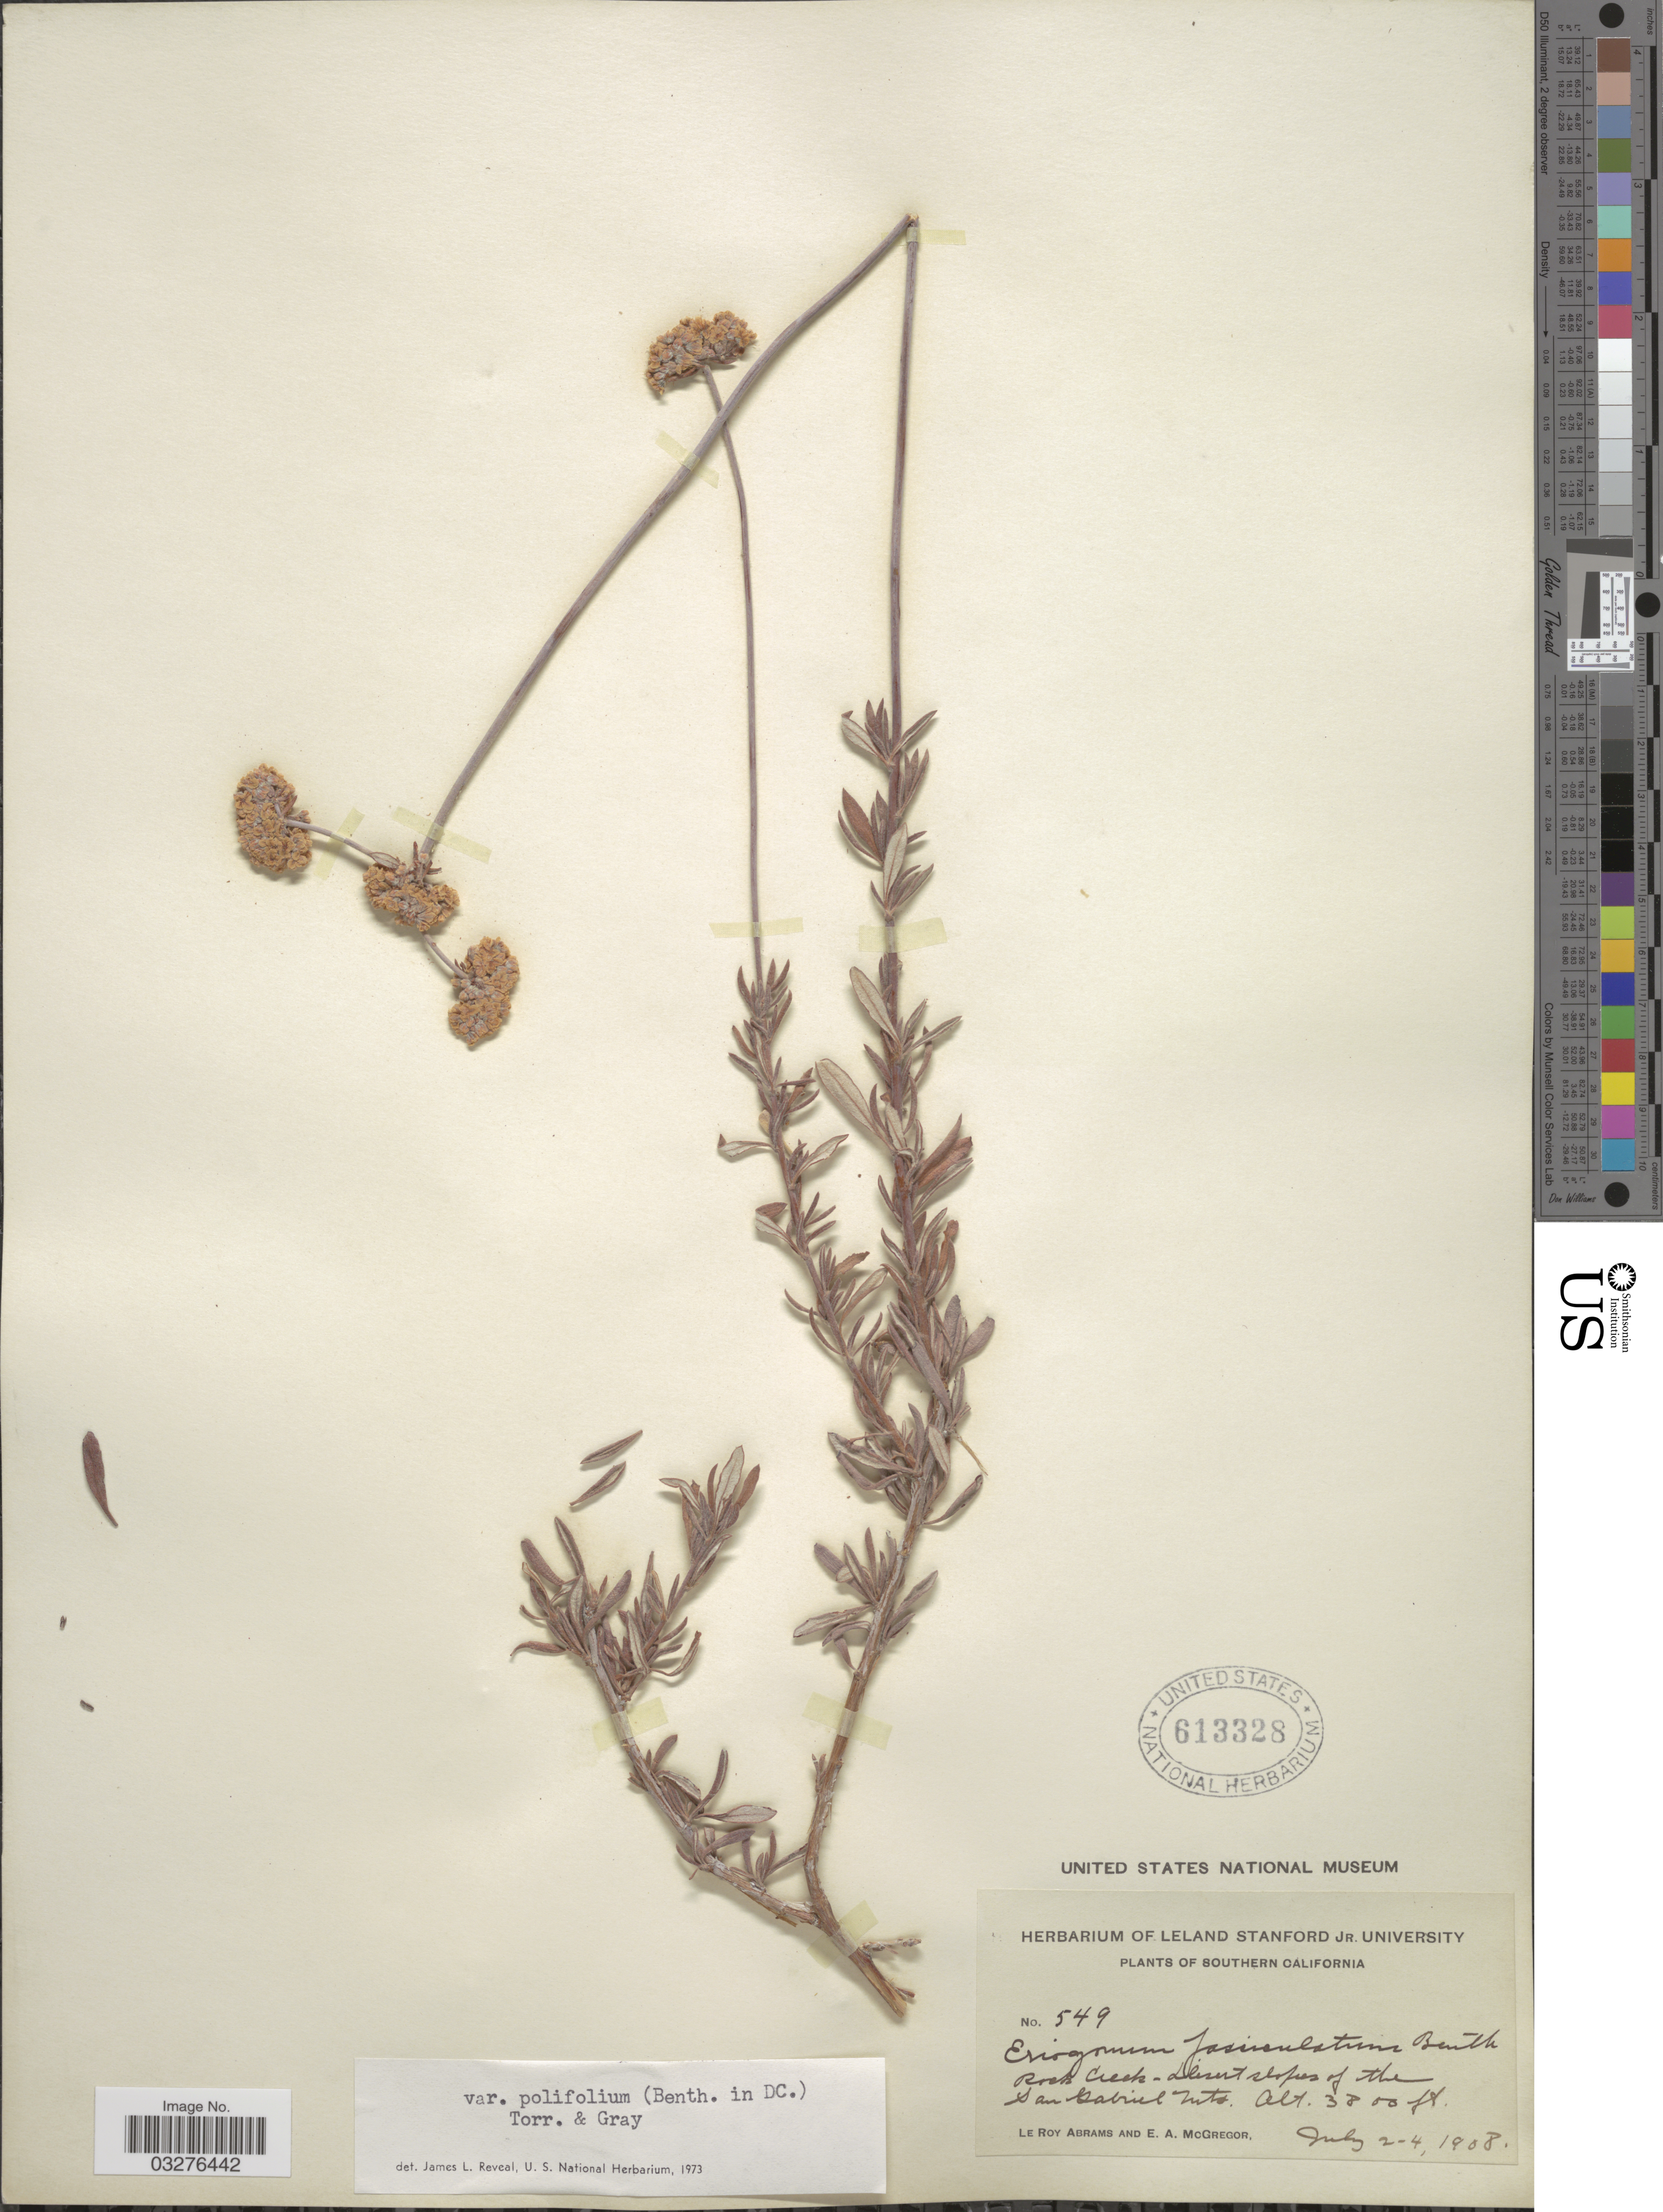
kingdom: Plantae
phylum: Tracheophyta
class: Magnoliopsida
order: Caryophyllales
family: Polygonaceae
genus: Eriogonum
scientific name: Eriogonum fasciculatum var. polifolium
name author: (Benth.) Torr. & A. Gray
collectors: L. Abrams & E. A. McGregor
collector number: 549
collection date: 1908-07-02/1908-07-04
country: United States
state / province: California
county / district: Los Angeles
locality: Southern California, Desert slopes of the San Gabriel Mts.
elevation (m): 1158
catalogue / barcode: US 613328